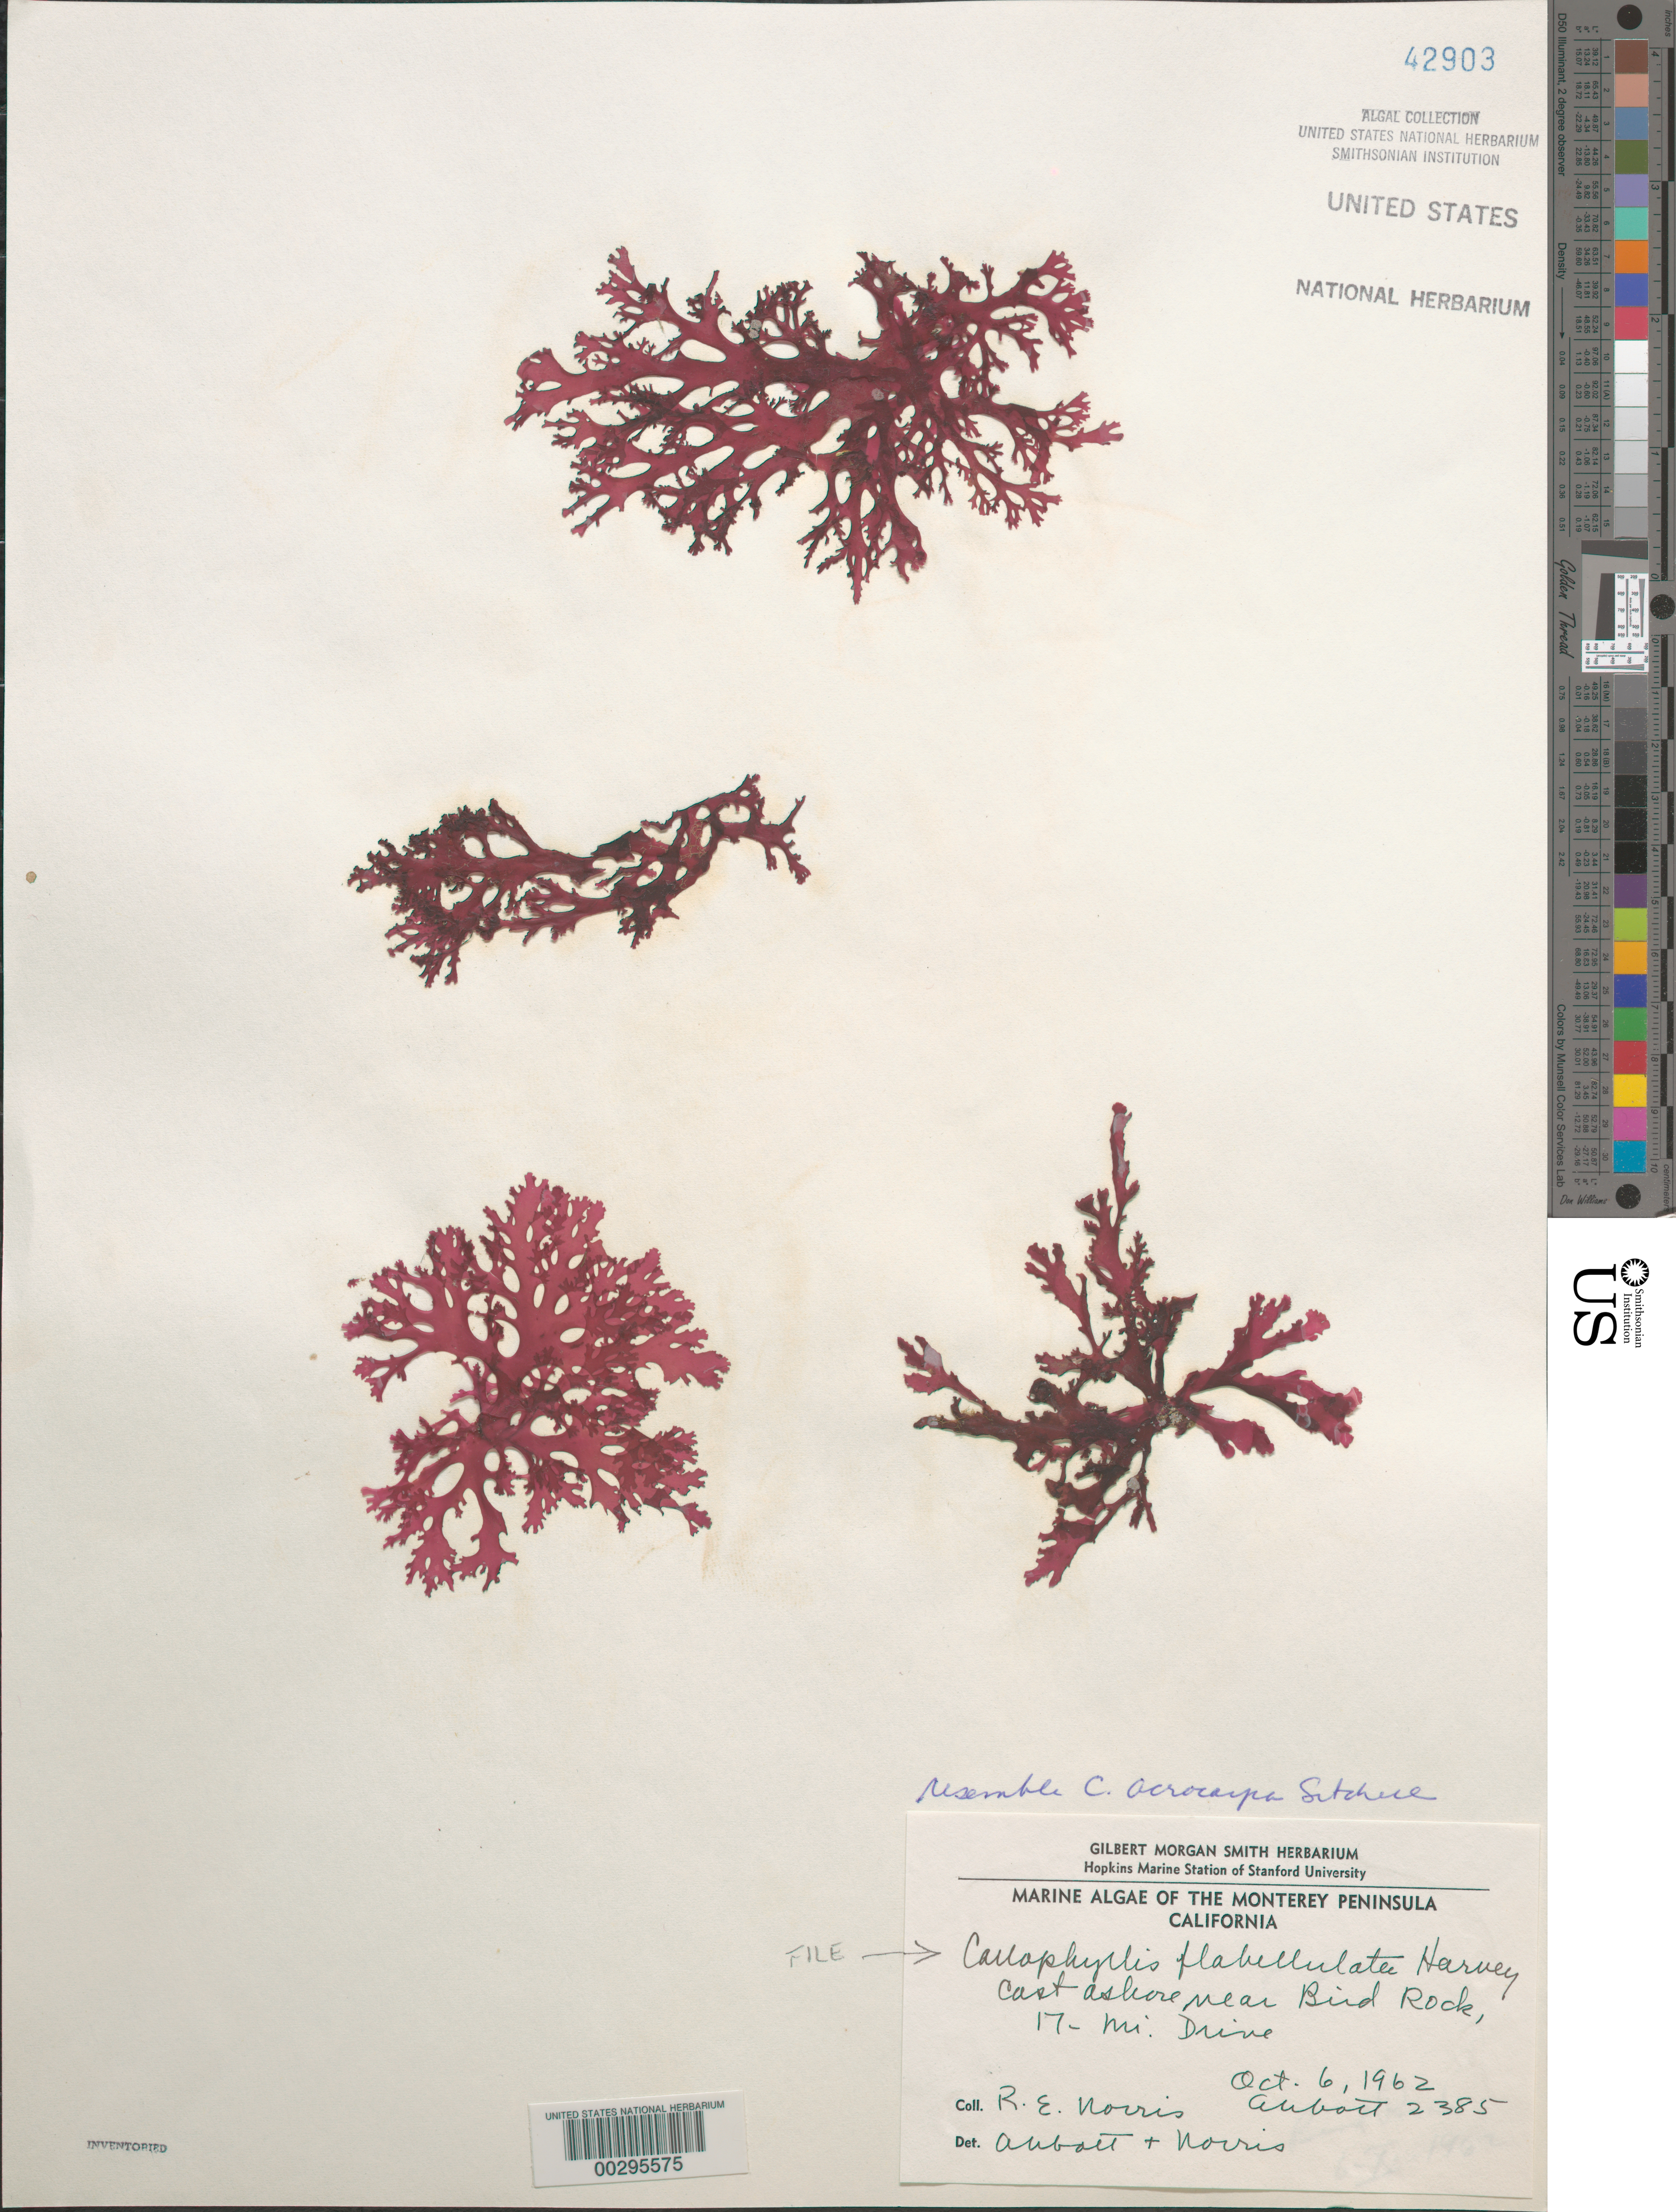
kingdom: Plantae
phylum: Rhodophyta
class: Florideophyceae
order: Gigartinales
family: Kallymeniaceae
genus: Callophyllis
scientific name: Callophyllis flabellulata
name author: Harv.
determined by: Abbott, I. A.; Norris, R. E.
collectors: R. E. Norris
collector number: IAA 2385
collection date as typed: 06 Oct 1962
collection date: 1962-10-06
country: United States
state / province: California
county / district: Monterey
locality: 17 Mile Drive, near Bird Rock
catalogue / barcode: US 42903